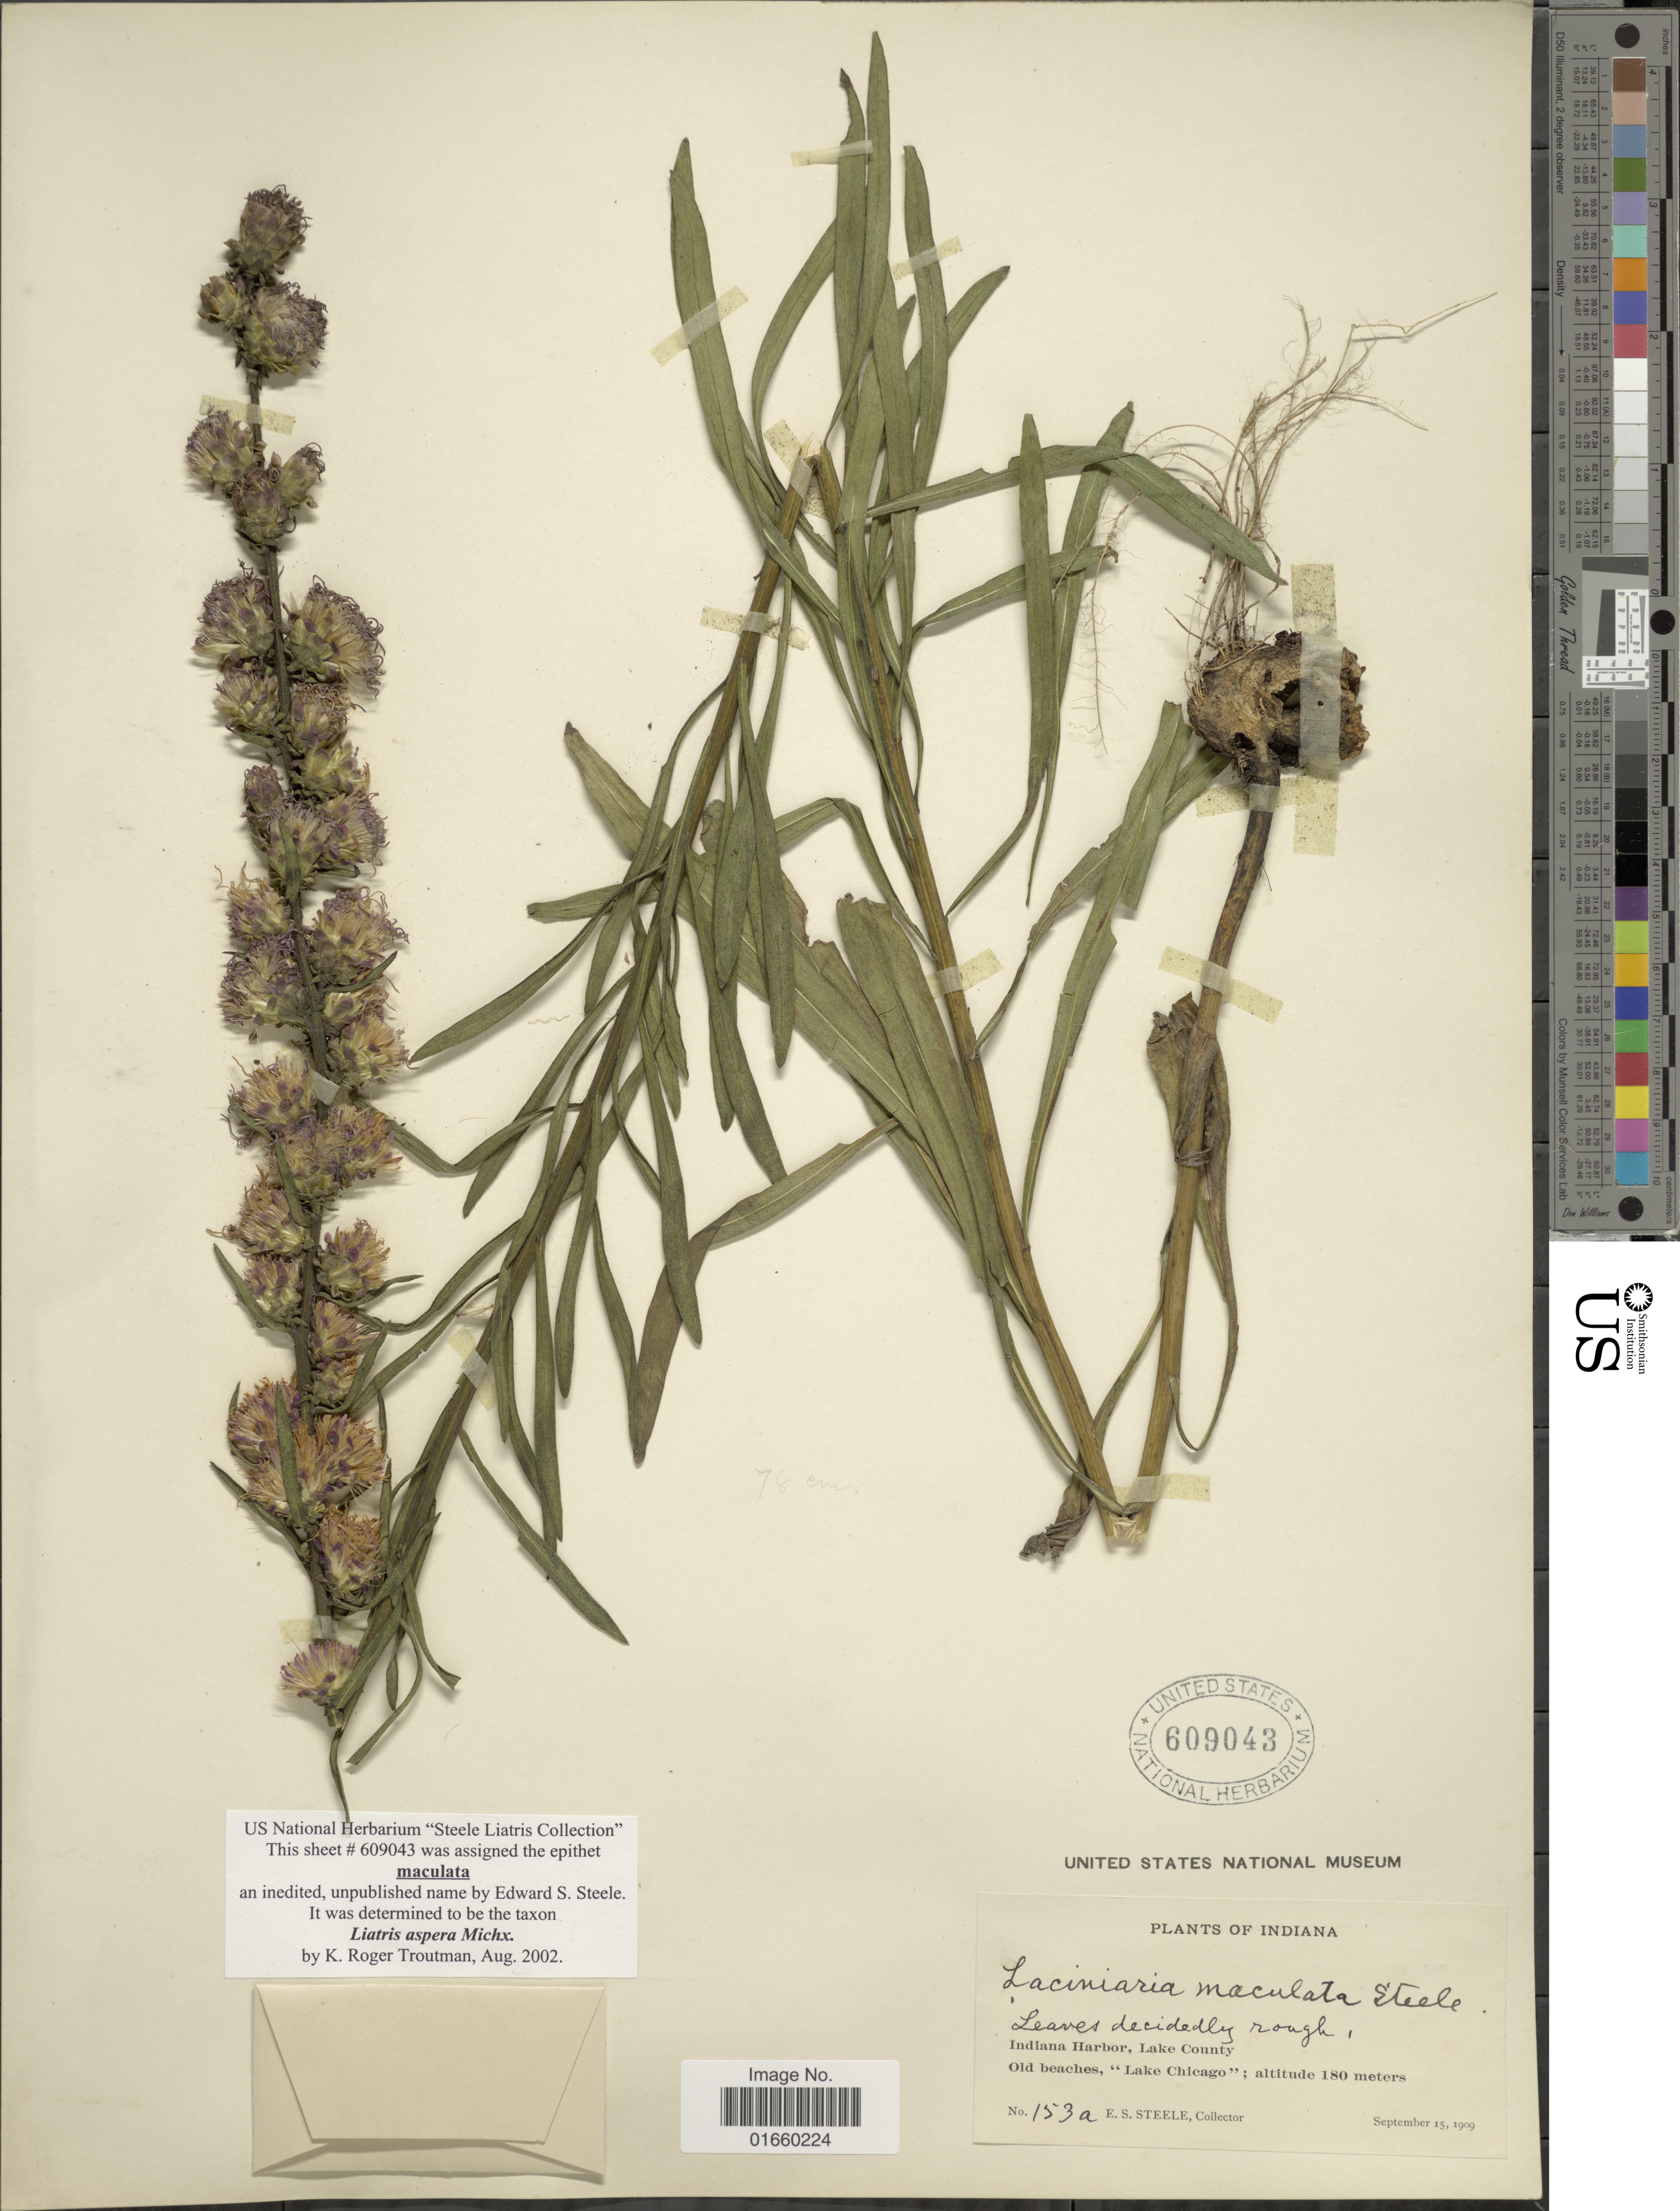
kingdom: Plantae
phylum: Tracheophyta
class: Magnoliopsida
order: Asterales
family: Asteraceae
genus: Liatris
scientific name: Liatris aspera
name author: Michx.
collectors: E. Steele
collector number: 153a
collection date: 1909-09-15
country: United States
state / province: Indiana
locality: Indiana Harbor, Lake County, Old beaches, "Lake Chcago"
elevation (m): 180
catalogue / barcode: US 609043